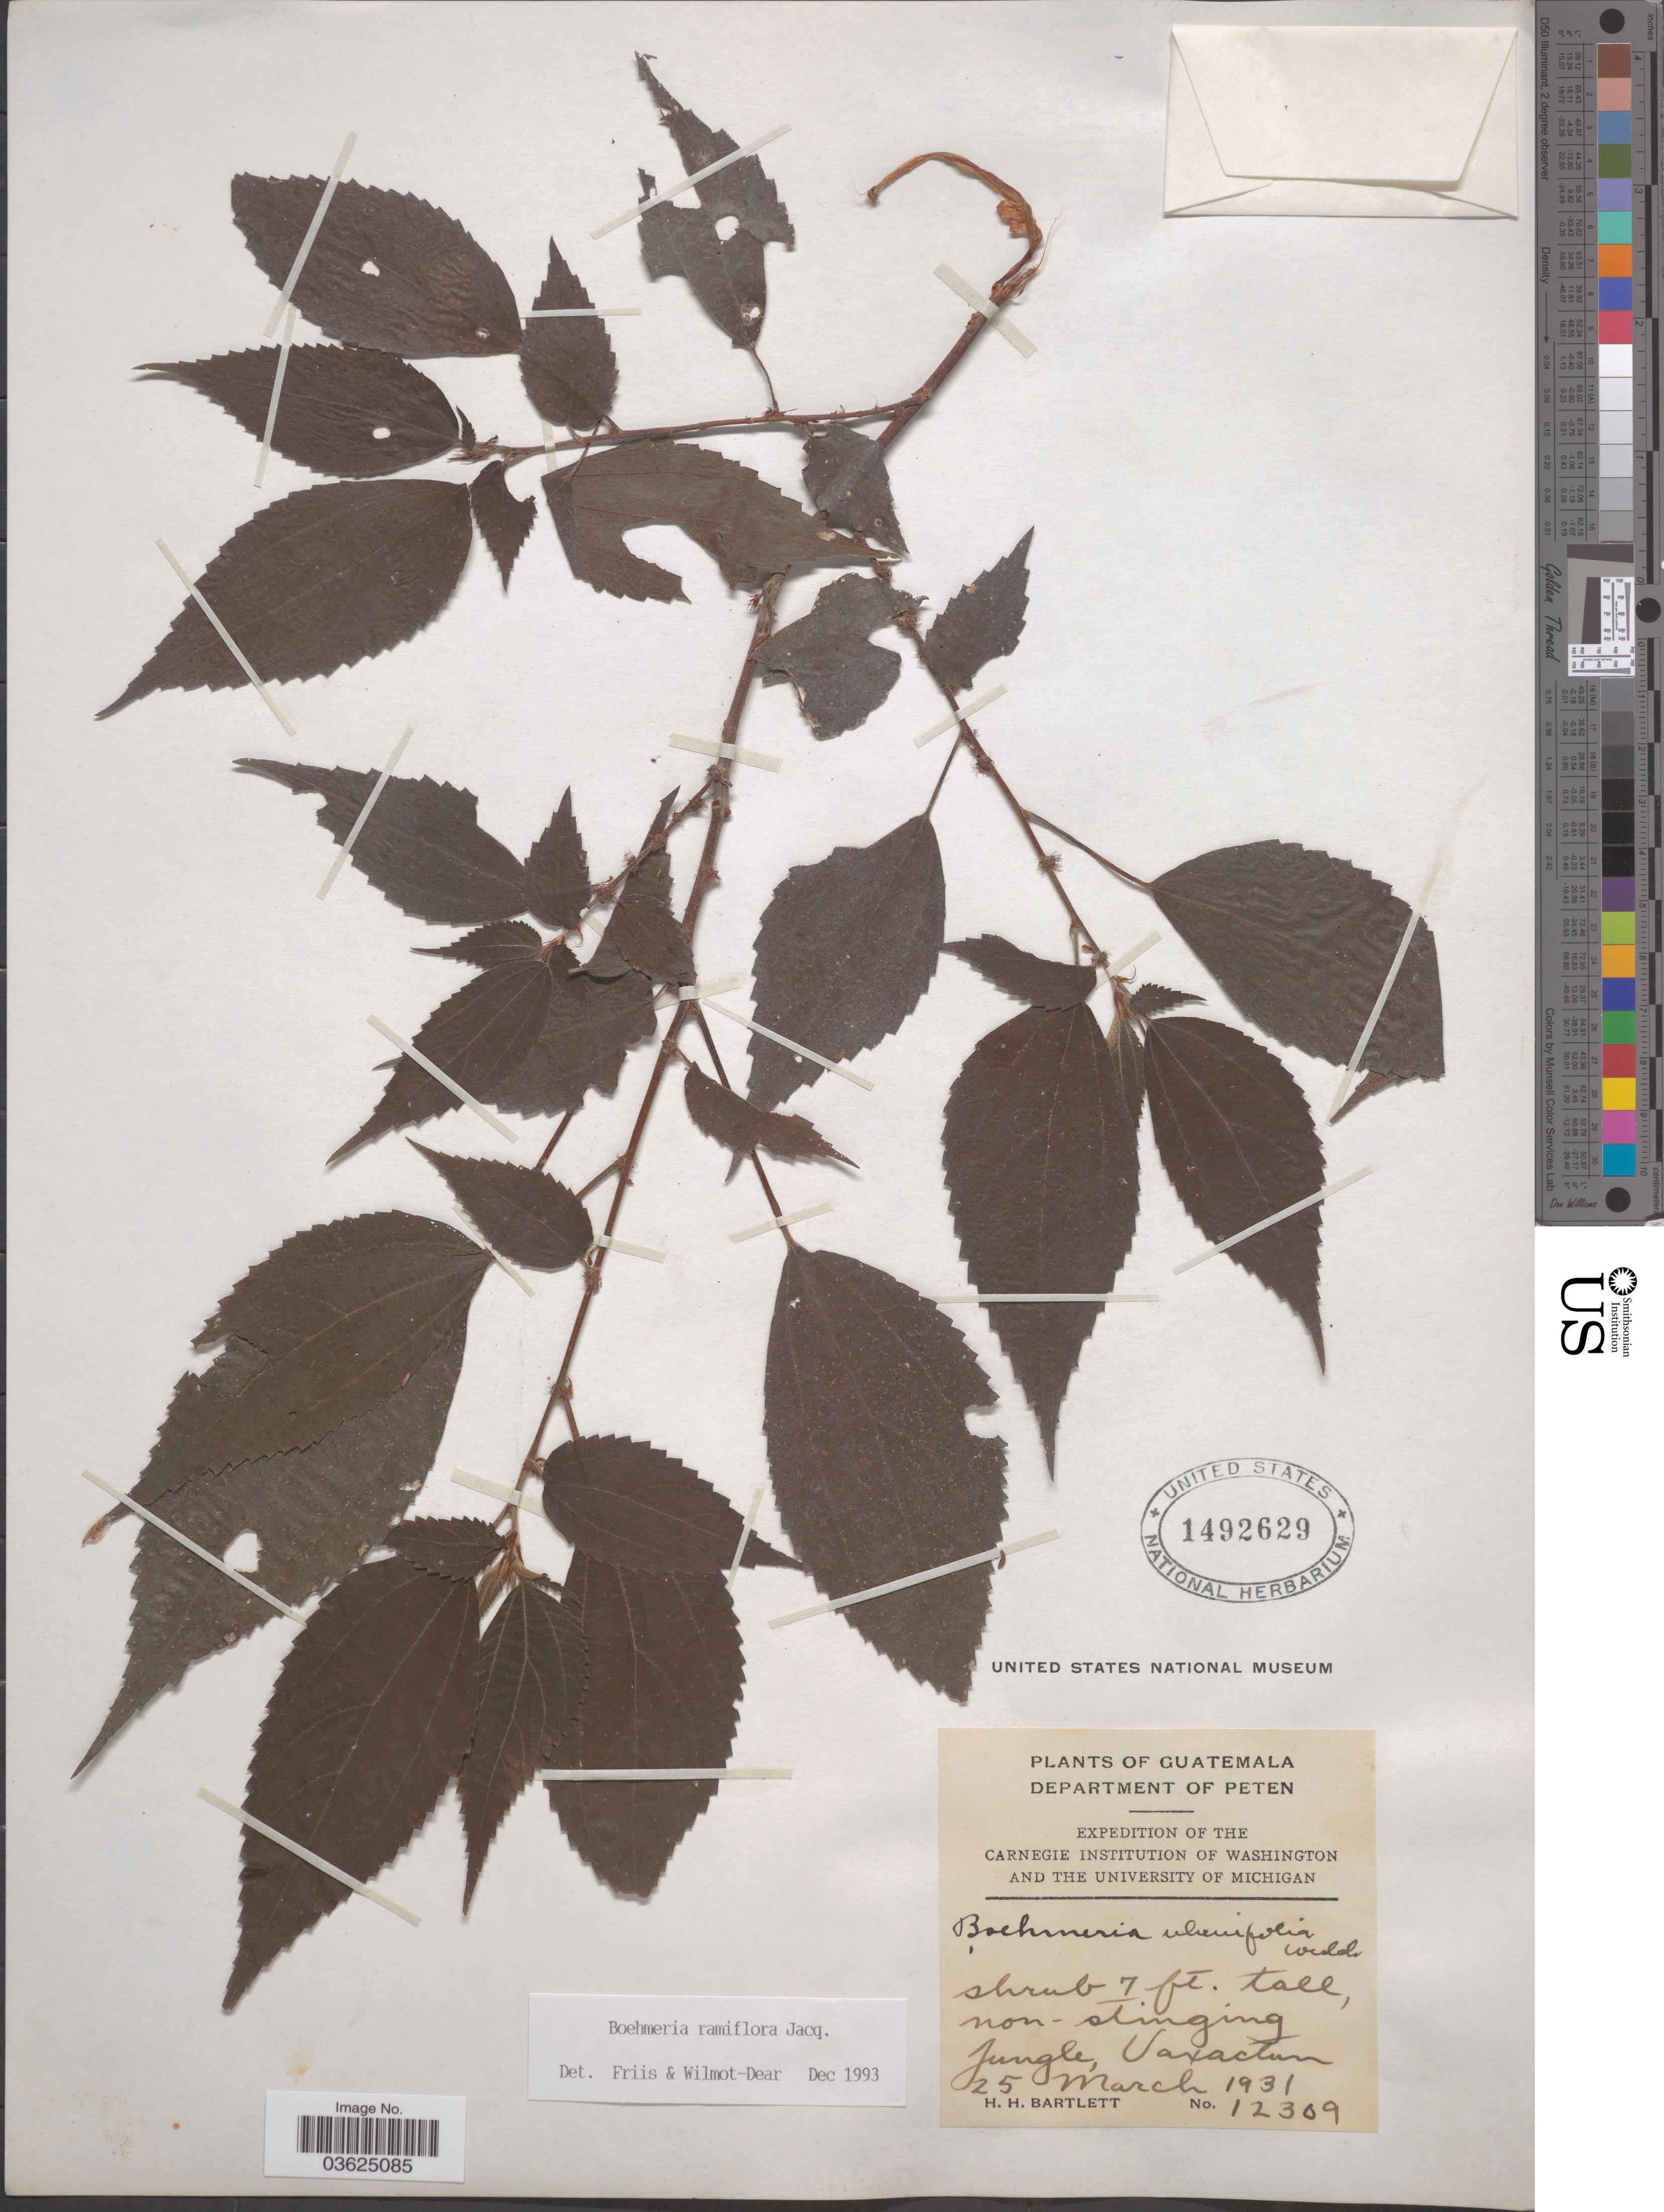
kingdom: Plantae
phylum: Tracheophyta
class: Magnoliopsida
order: Rosales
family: Urticaceae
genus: Boehmeria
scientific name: Boehmeria ramiflora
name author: Jacq.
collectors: H. H. Bartlett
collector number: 12309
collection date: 1931-03-25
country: Guatemala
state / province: El Peten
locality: Department of Peten. Jungle, Uaxactun.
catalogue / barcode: US 1492629